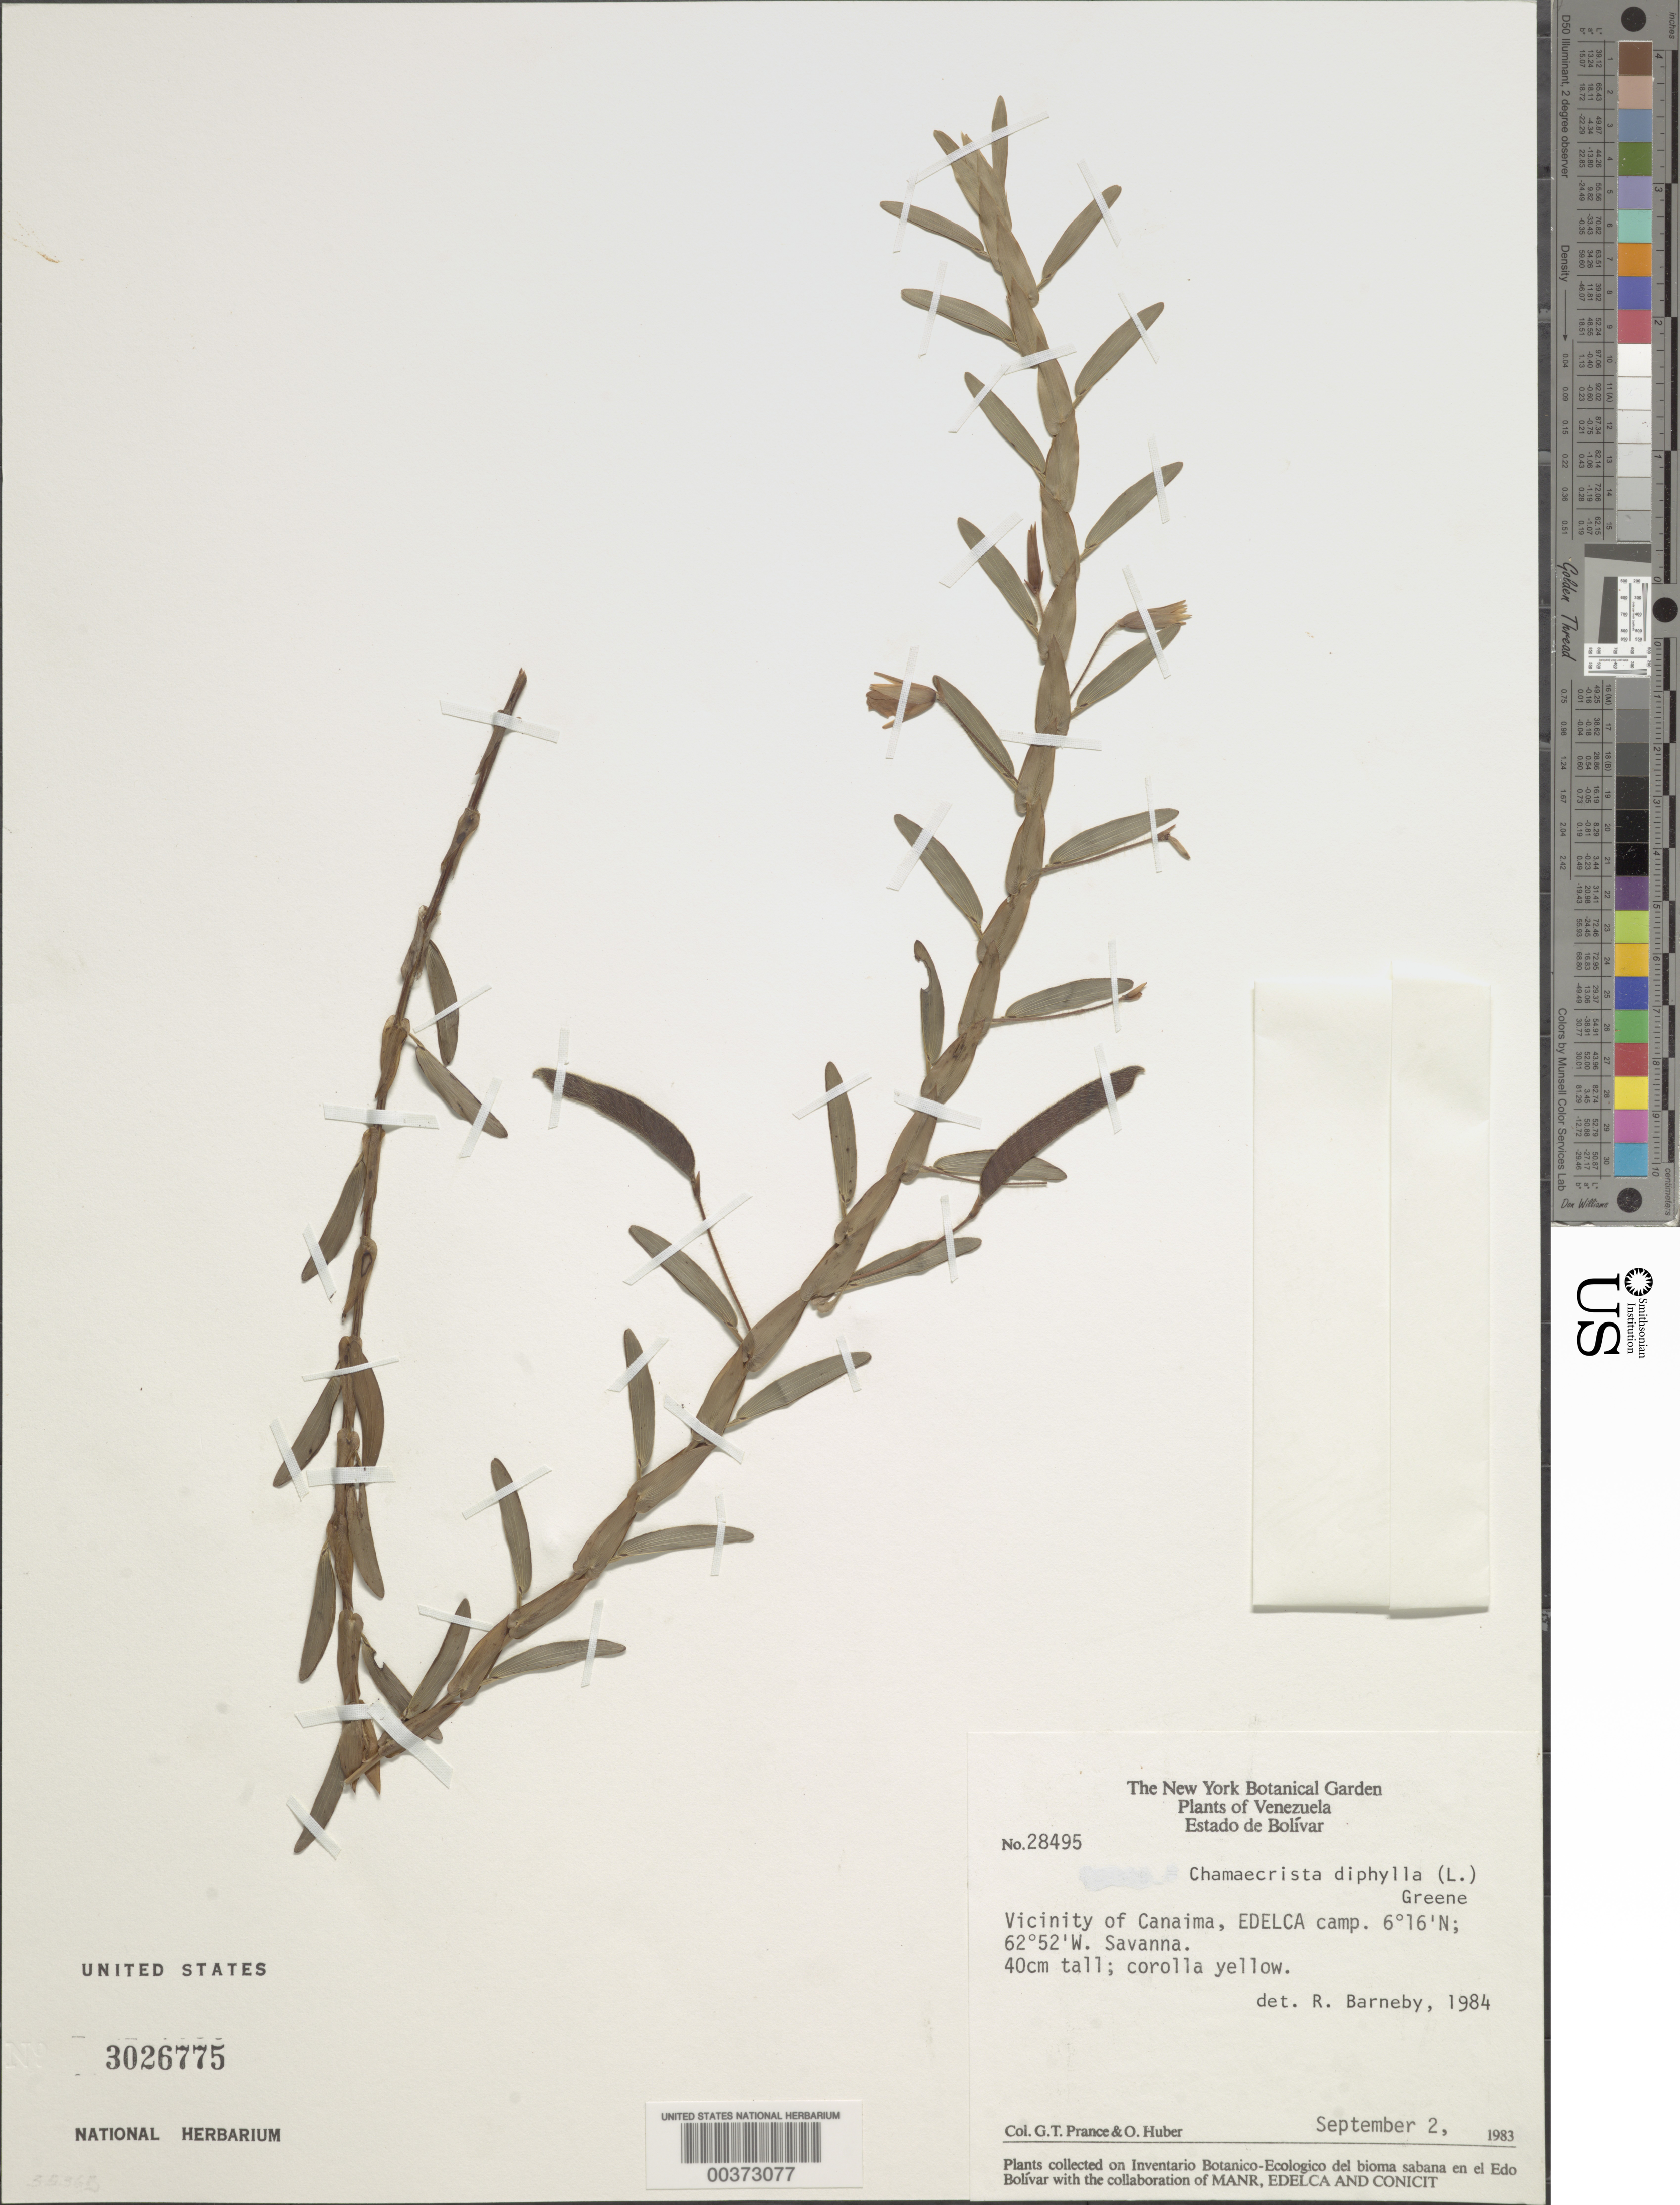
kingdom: Plantae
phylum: Tracheophyta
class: Magnoliopsida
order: Fabales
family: Fabaceae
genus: Chamaecrista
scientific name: Chamaecrista diphylla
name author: (L.) Greene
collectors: G. T. Prance & O. Huber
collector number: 28495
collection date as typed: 02 Sep 1983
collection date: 1983-09-02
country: Venezuela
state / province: Bolivar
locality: Vicinity of canaima, edelca camp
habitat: Savanna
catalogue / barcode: US 3026775